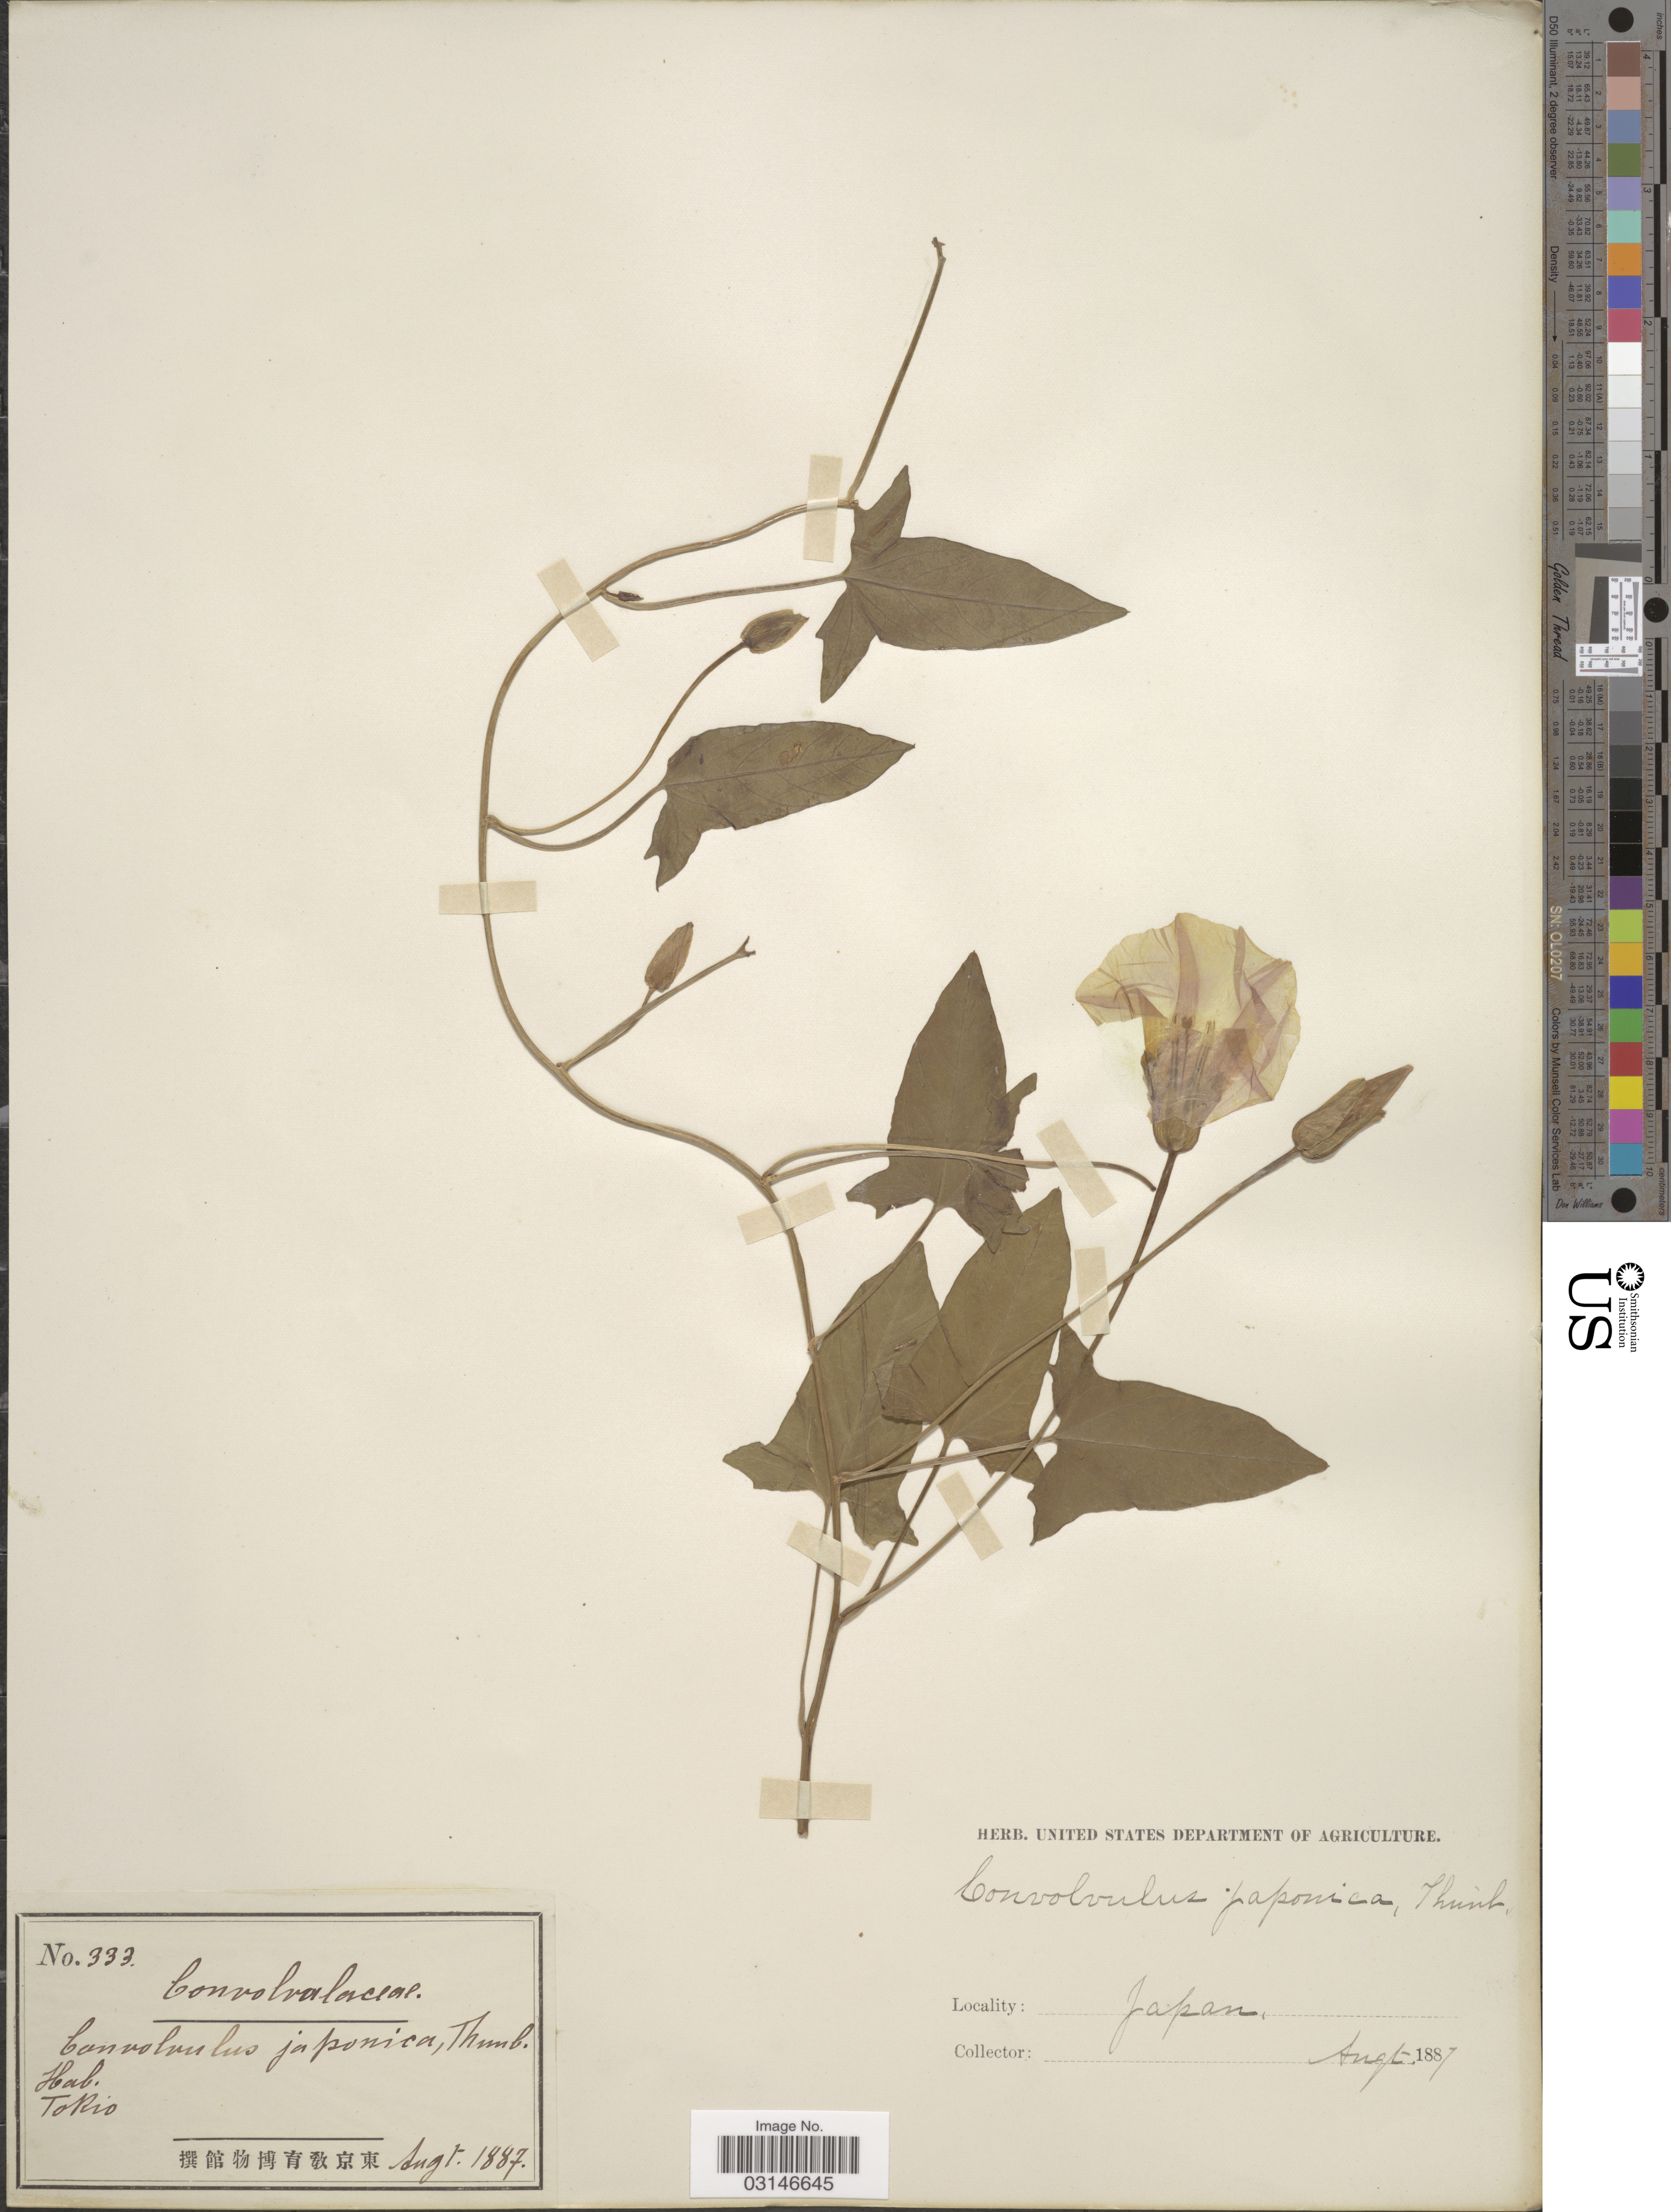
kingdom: Plantae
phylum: Tracheophyta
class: Magnoliopsida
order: Solanales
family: Convolvulaceae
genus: Calystegia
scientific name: Calystegia hederacea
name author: Thunb.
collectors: ex herb. U. S. Department of Agriculture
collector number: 333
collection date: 1887-08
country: Japan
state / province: Tokyo, Federal City of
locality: Tokio.